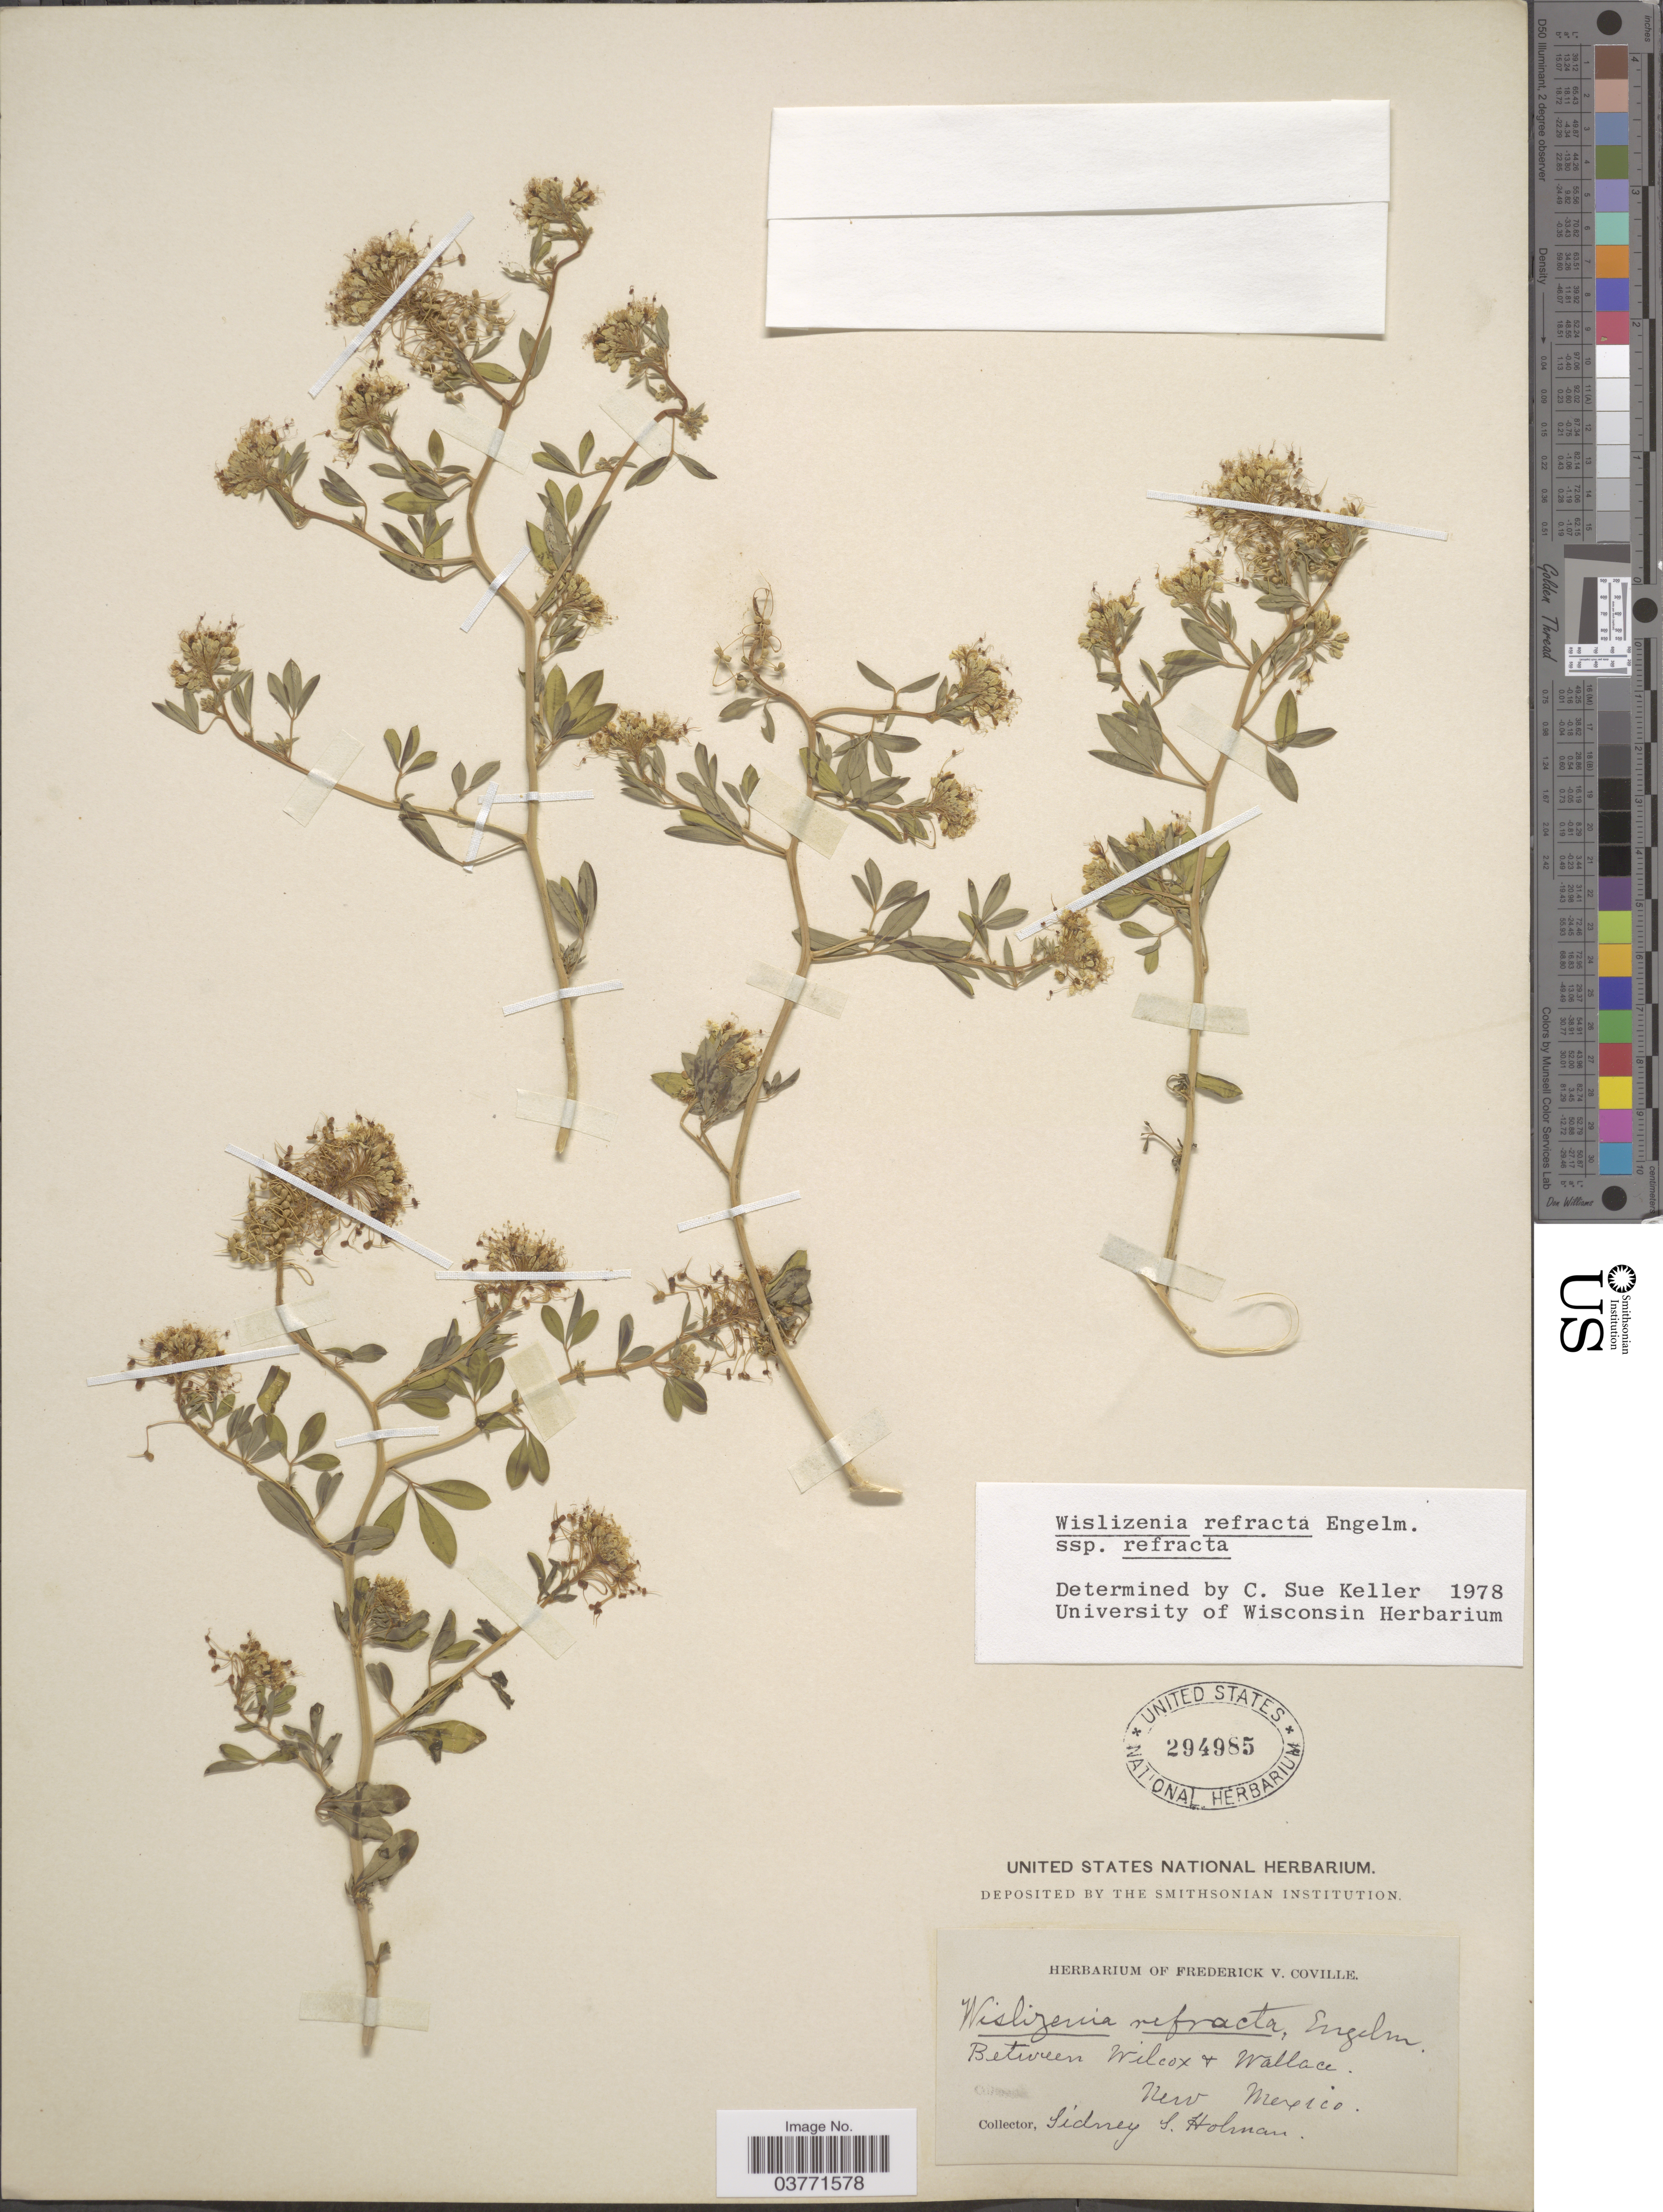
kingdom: Plantae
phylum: Tracheophyta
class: Magnoliopsida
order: Brassicales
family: Cleomaceae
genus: Cleomella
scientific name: Cleomella refracta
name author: (Engelm.) J.C. Hall & Roalson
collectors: S. Holman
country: United States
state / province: New Mexico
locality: Between Wilcox & Wallace.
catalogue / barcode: US 294985